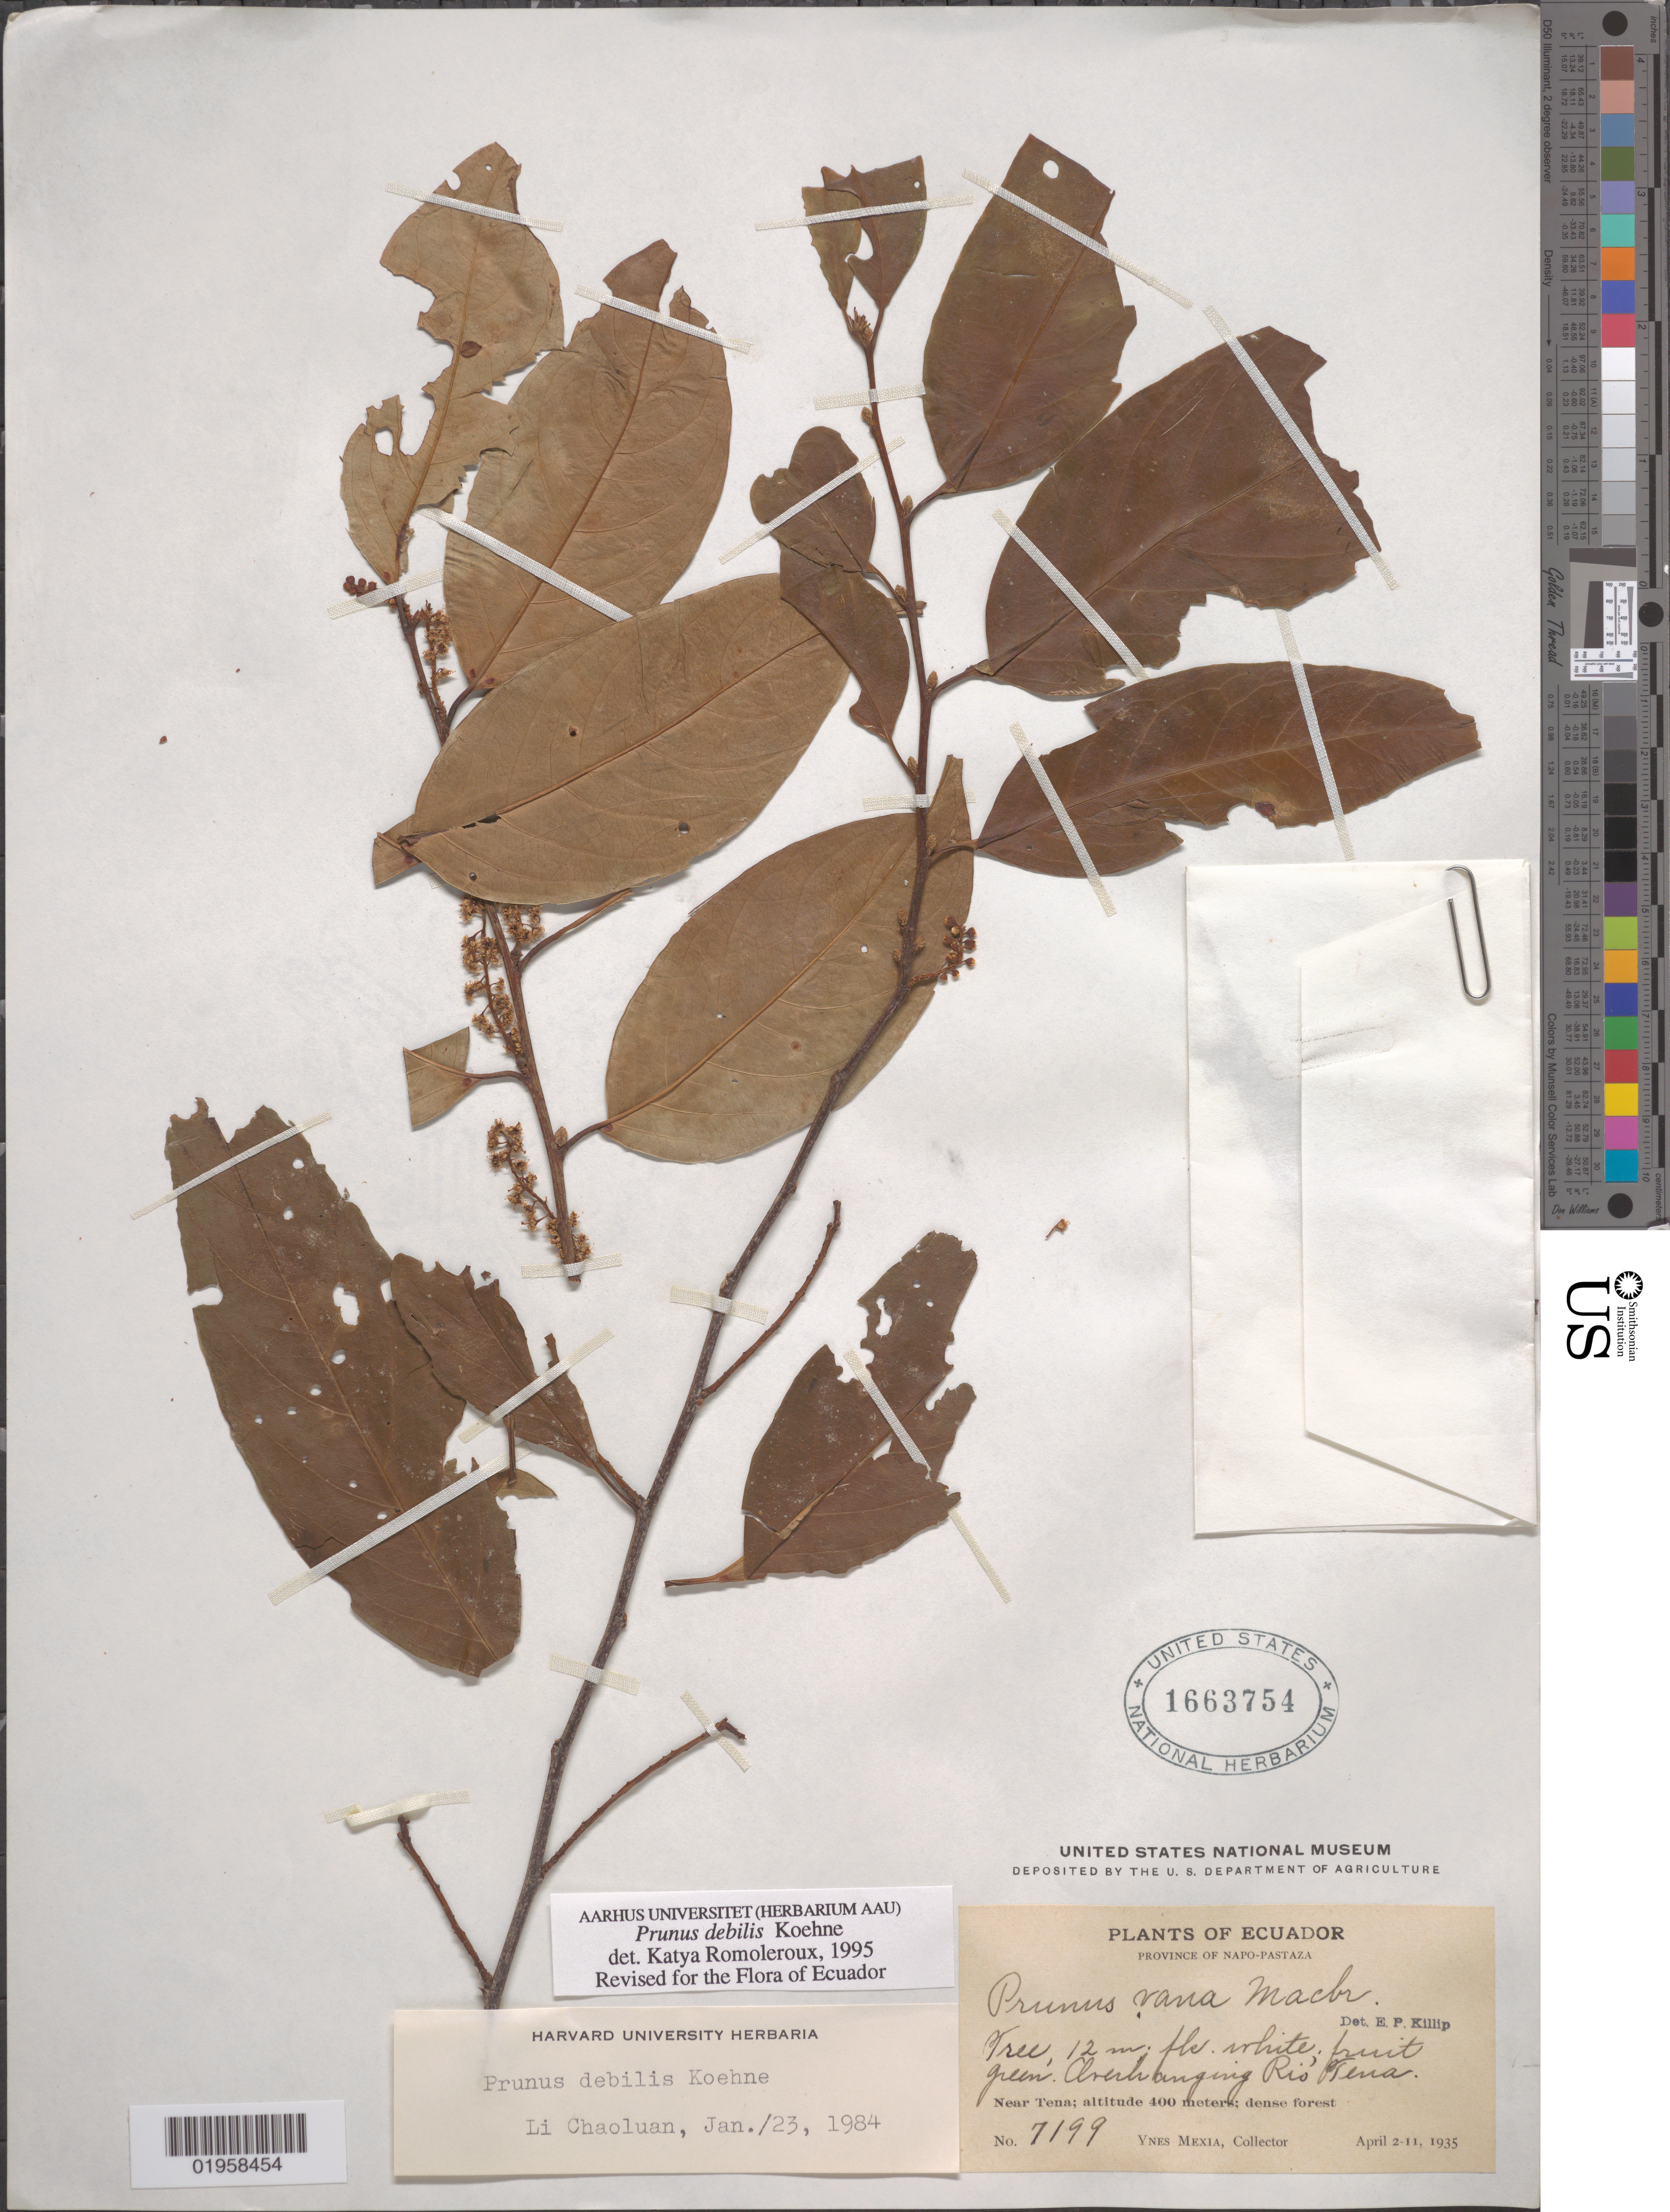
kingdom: Plantae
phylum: Tracheophyta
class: Magnoliopsida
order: Rosales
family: Rosaceae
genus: Prunus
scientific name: Prunus debilis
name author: Koehne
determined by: Romoleroux, K.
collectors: Y. Mexia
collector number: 7199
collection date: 1935-04-02/1935-04-11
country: Ecuador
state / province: Napo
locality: Tena, near; overhanging Rio Tena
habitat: Dense forest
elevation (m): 400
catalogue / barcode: US 1663754